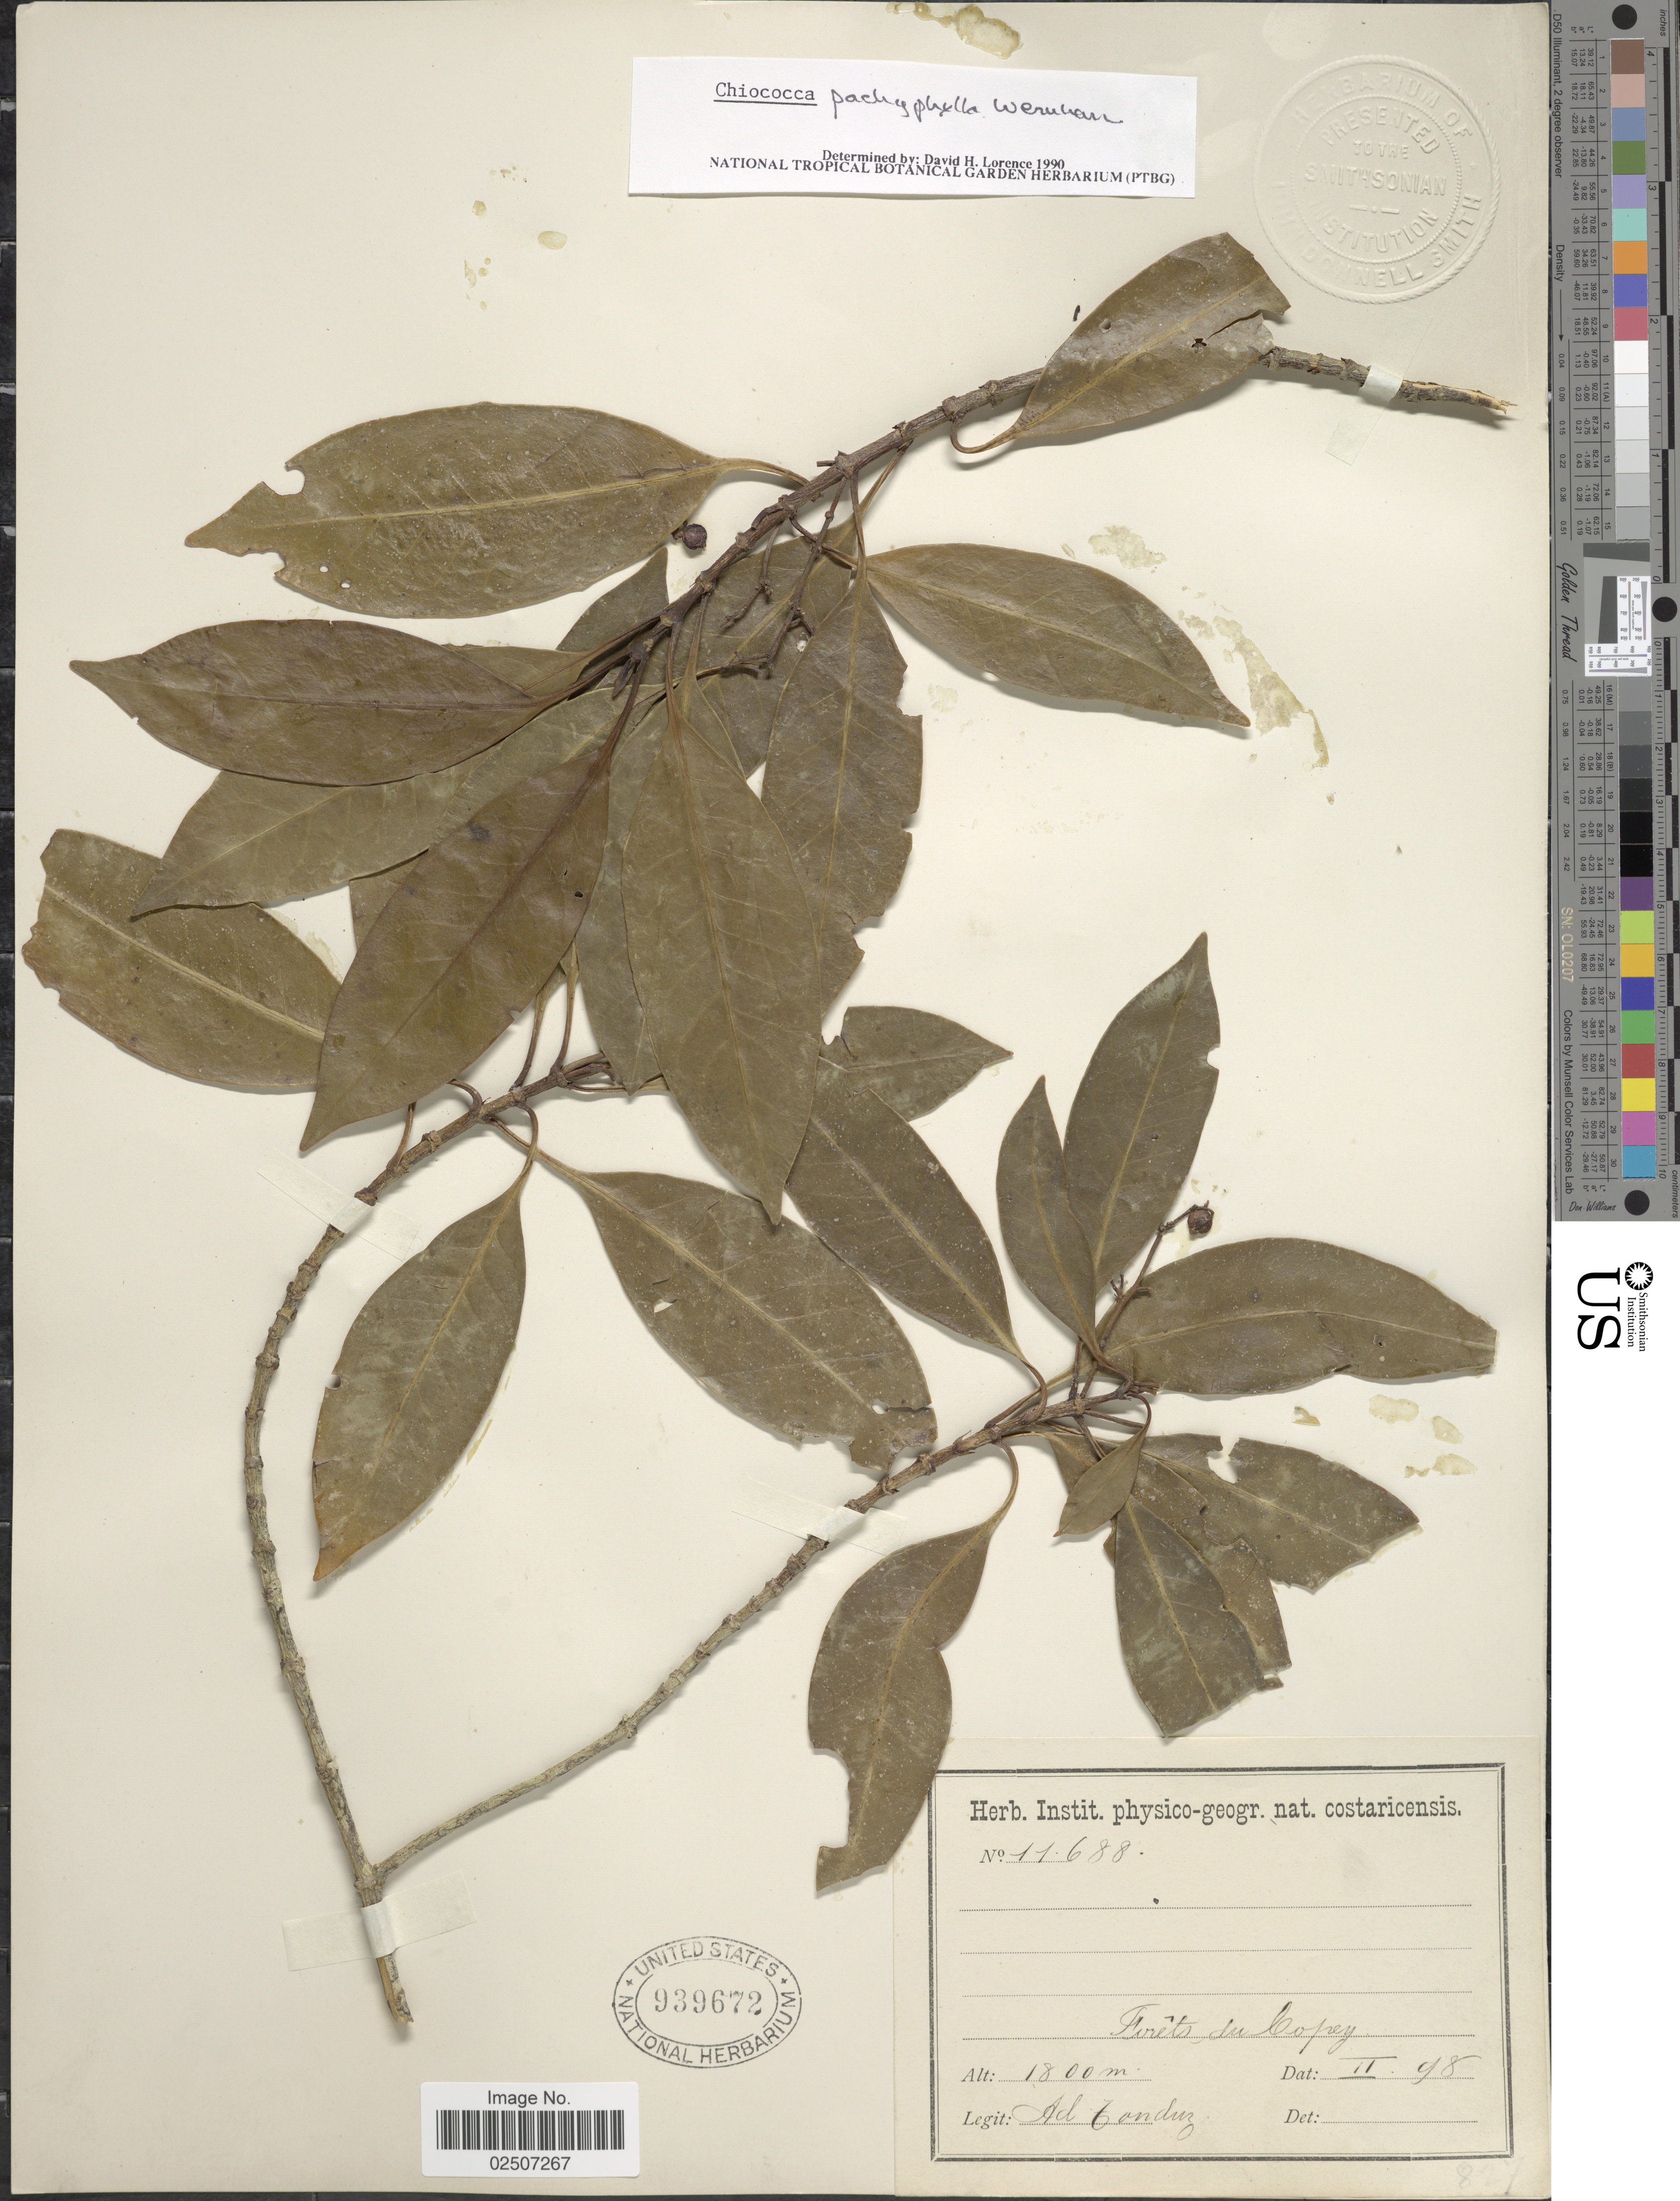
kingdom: Plantae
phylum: Tracheophyta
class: Magnoliopsida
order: Gentianales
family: Rubiaceae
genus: Chiococca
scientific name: Chiococca pachyphylla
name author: Wernham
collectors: A. Tonduz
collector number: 11688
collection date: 1898-02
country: Costa Rica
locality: Forets du Copey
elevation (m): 1800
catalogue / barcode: US 939672